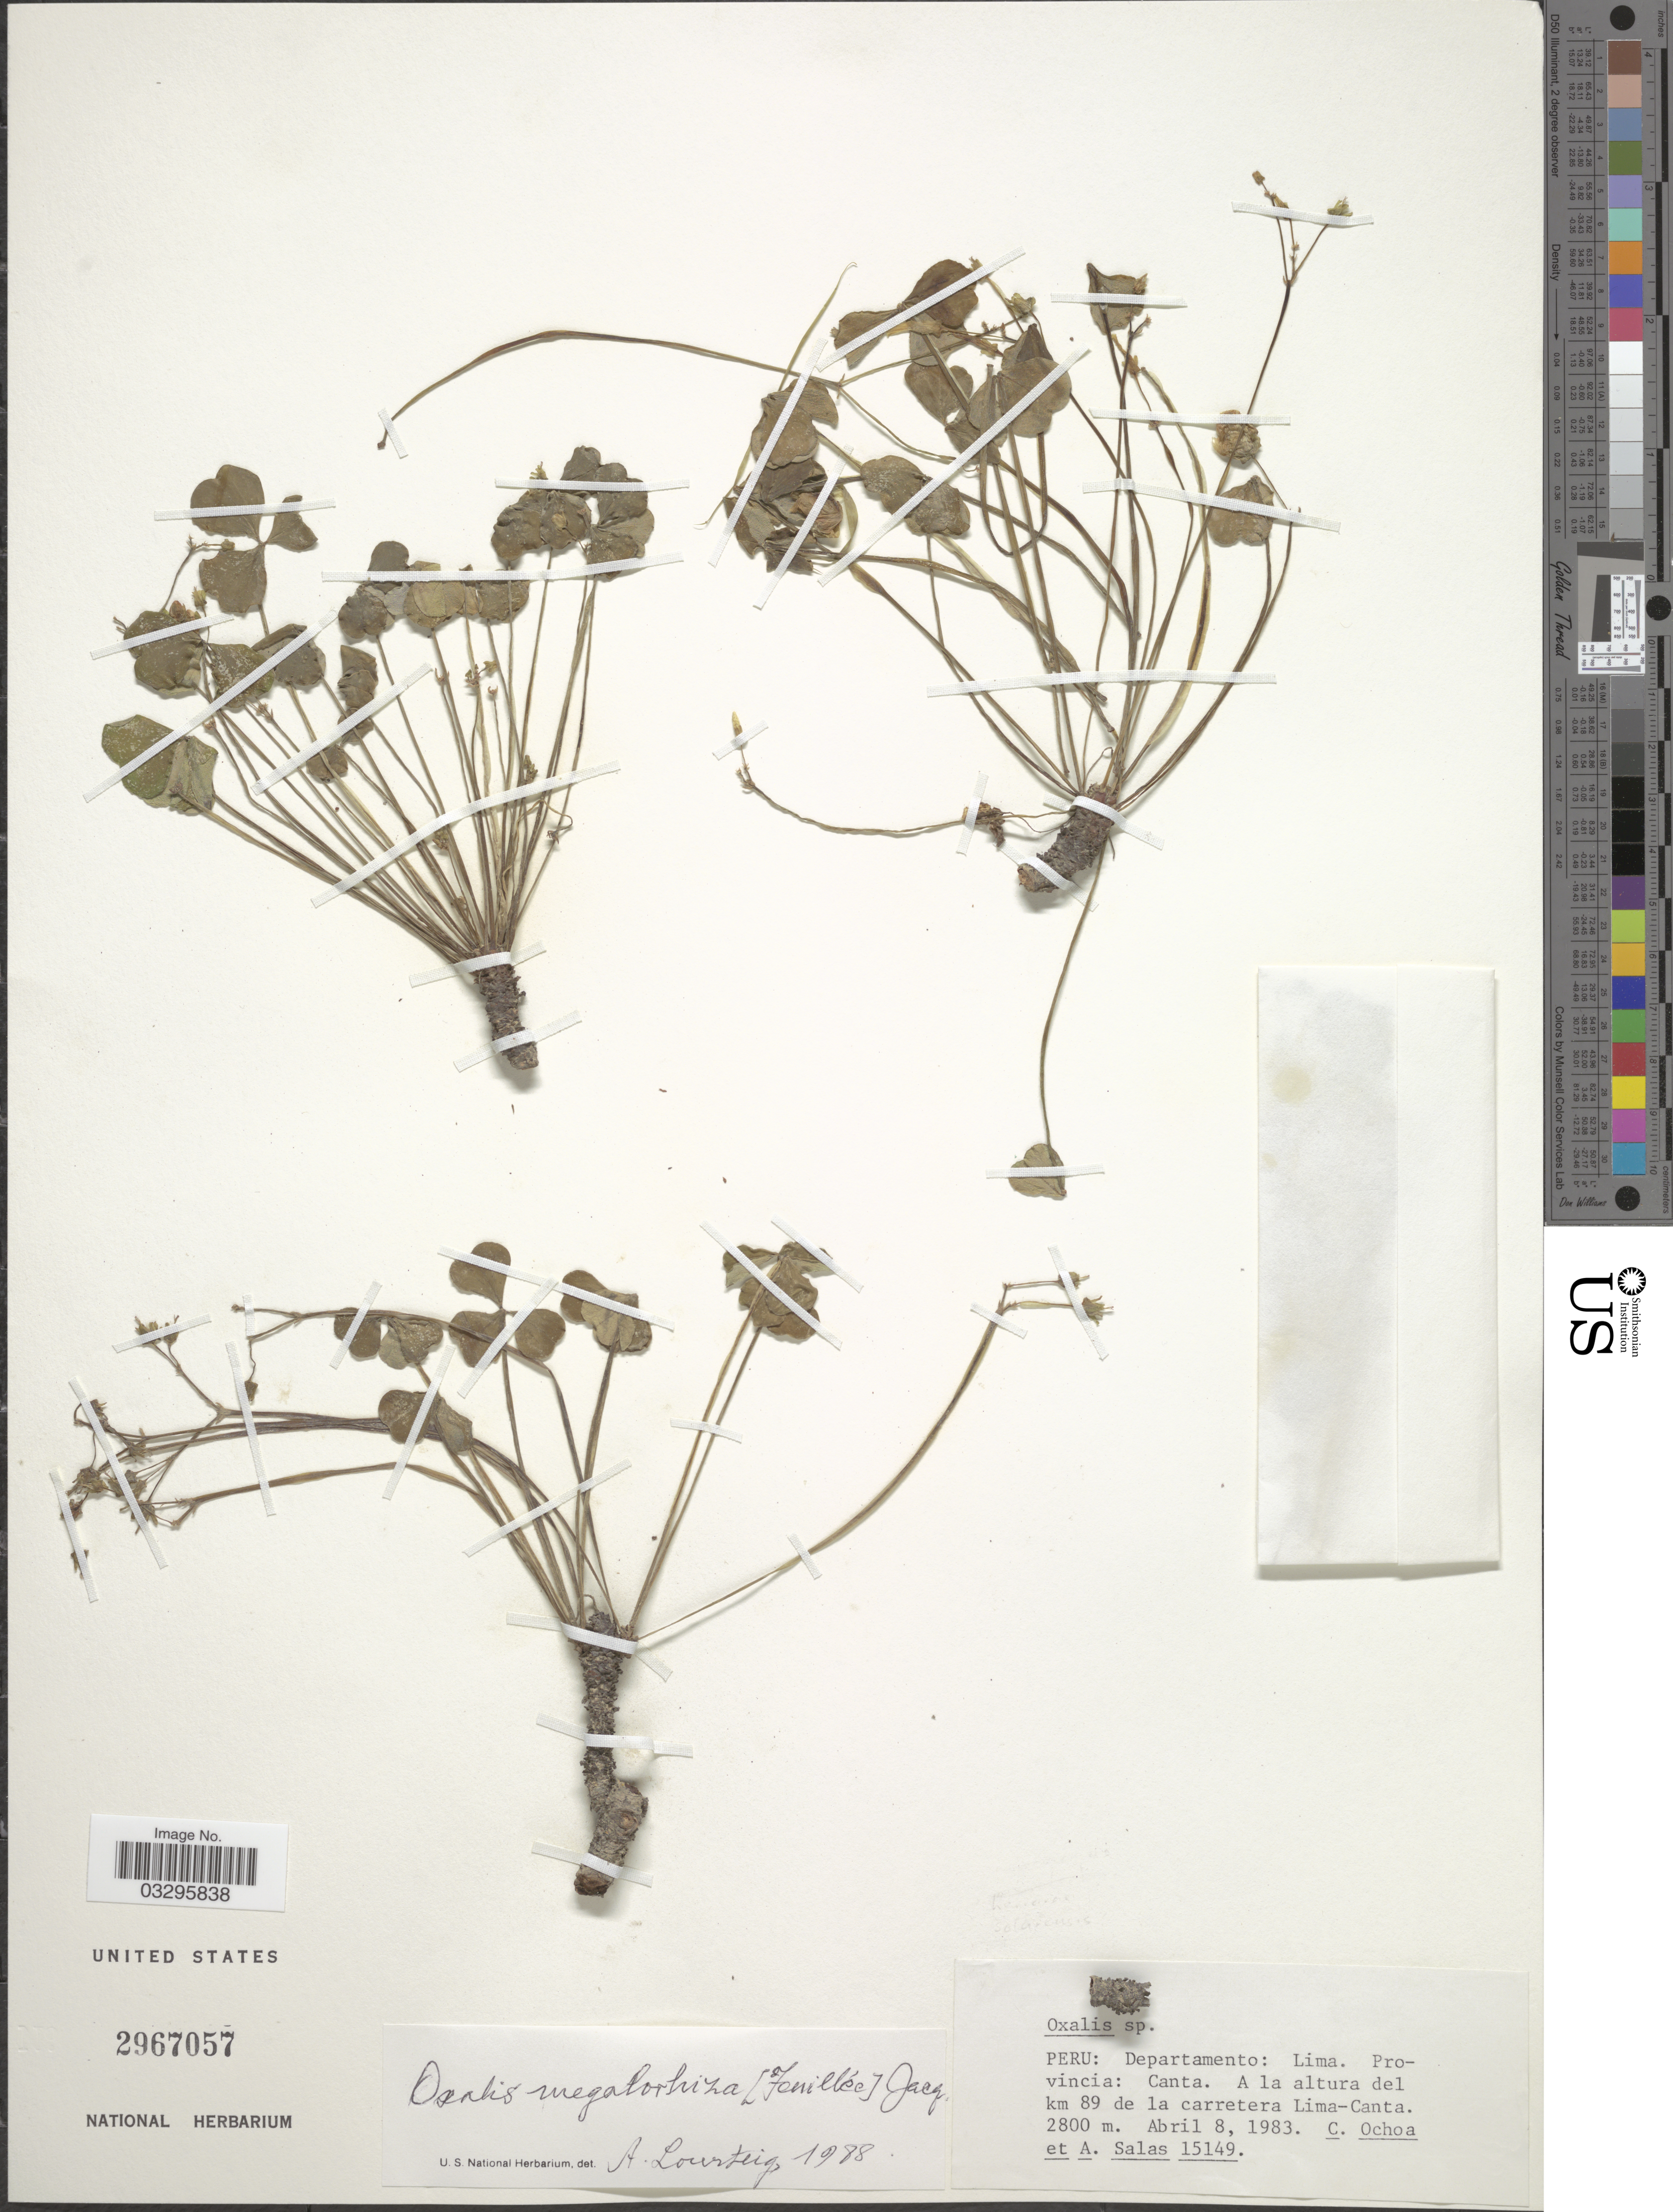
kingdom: Plantae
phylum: Tracheophyta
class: Magnoliopsida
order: Oxalidales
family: Oxalidaceae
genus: Oxalis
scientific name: Oxalis megalorrhiza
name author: Jacq.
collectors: C. Ochoa & A. Salas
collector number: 15149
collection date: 1983-04-08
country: Peru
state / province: Lima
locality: Departamento: Lima. Provincia: Catna. A la altura del km 89 de la carretera Lima-Canta.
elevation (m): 2800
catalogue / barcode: US 2967057